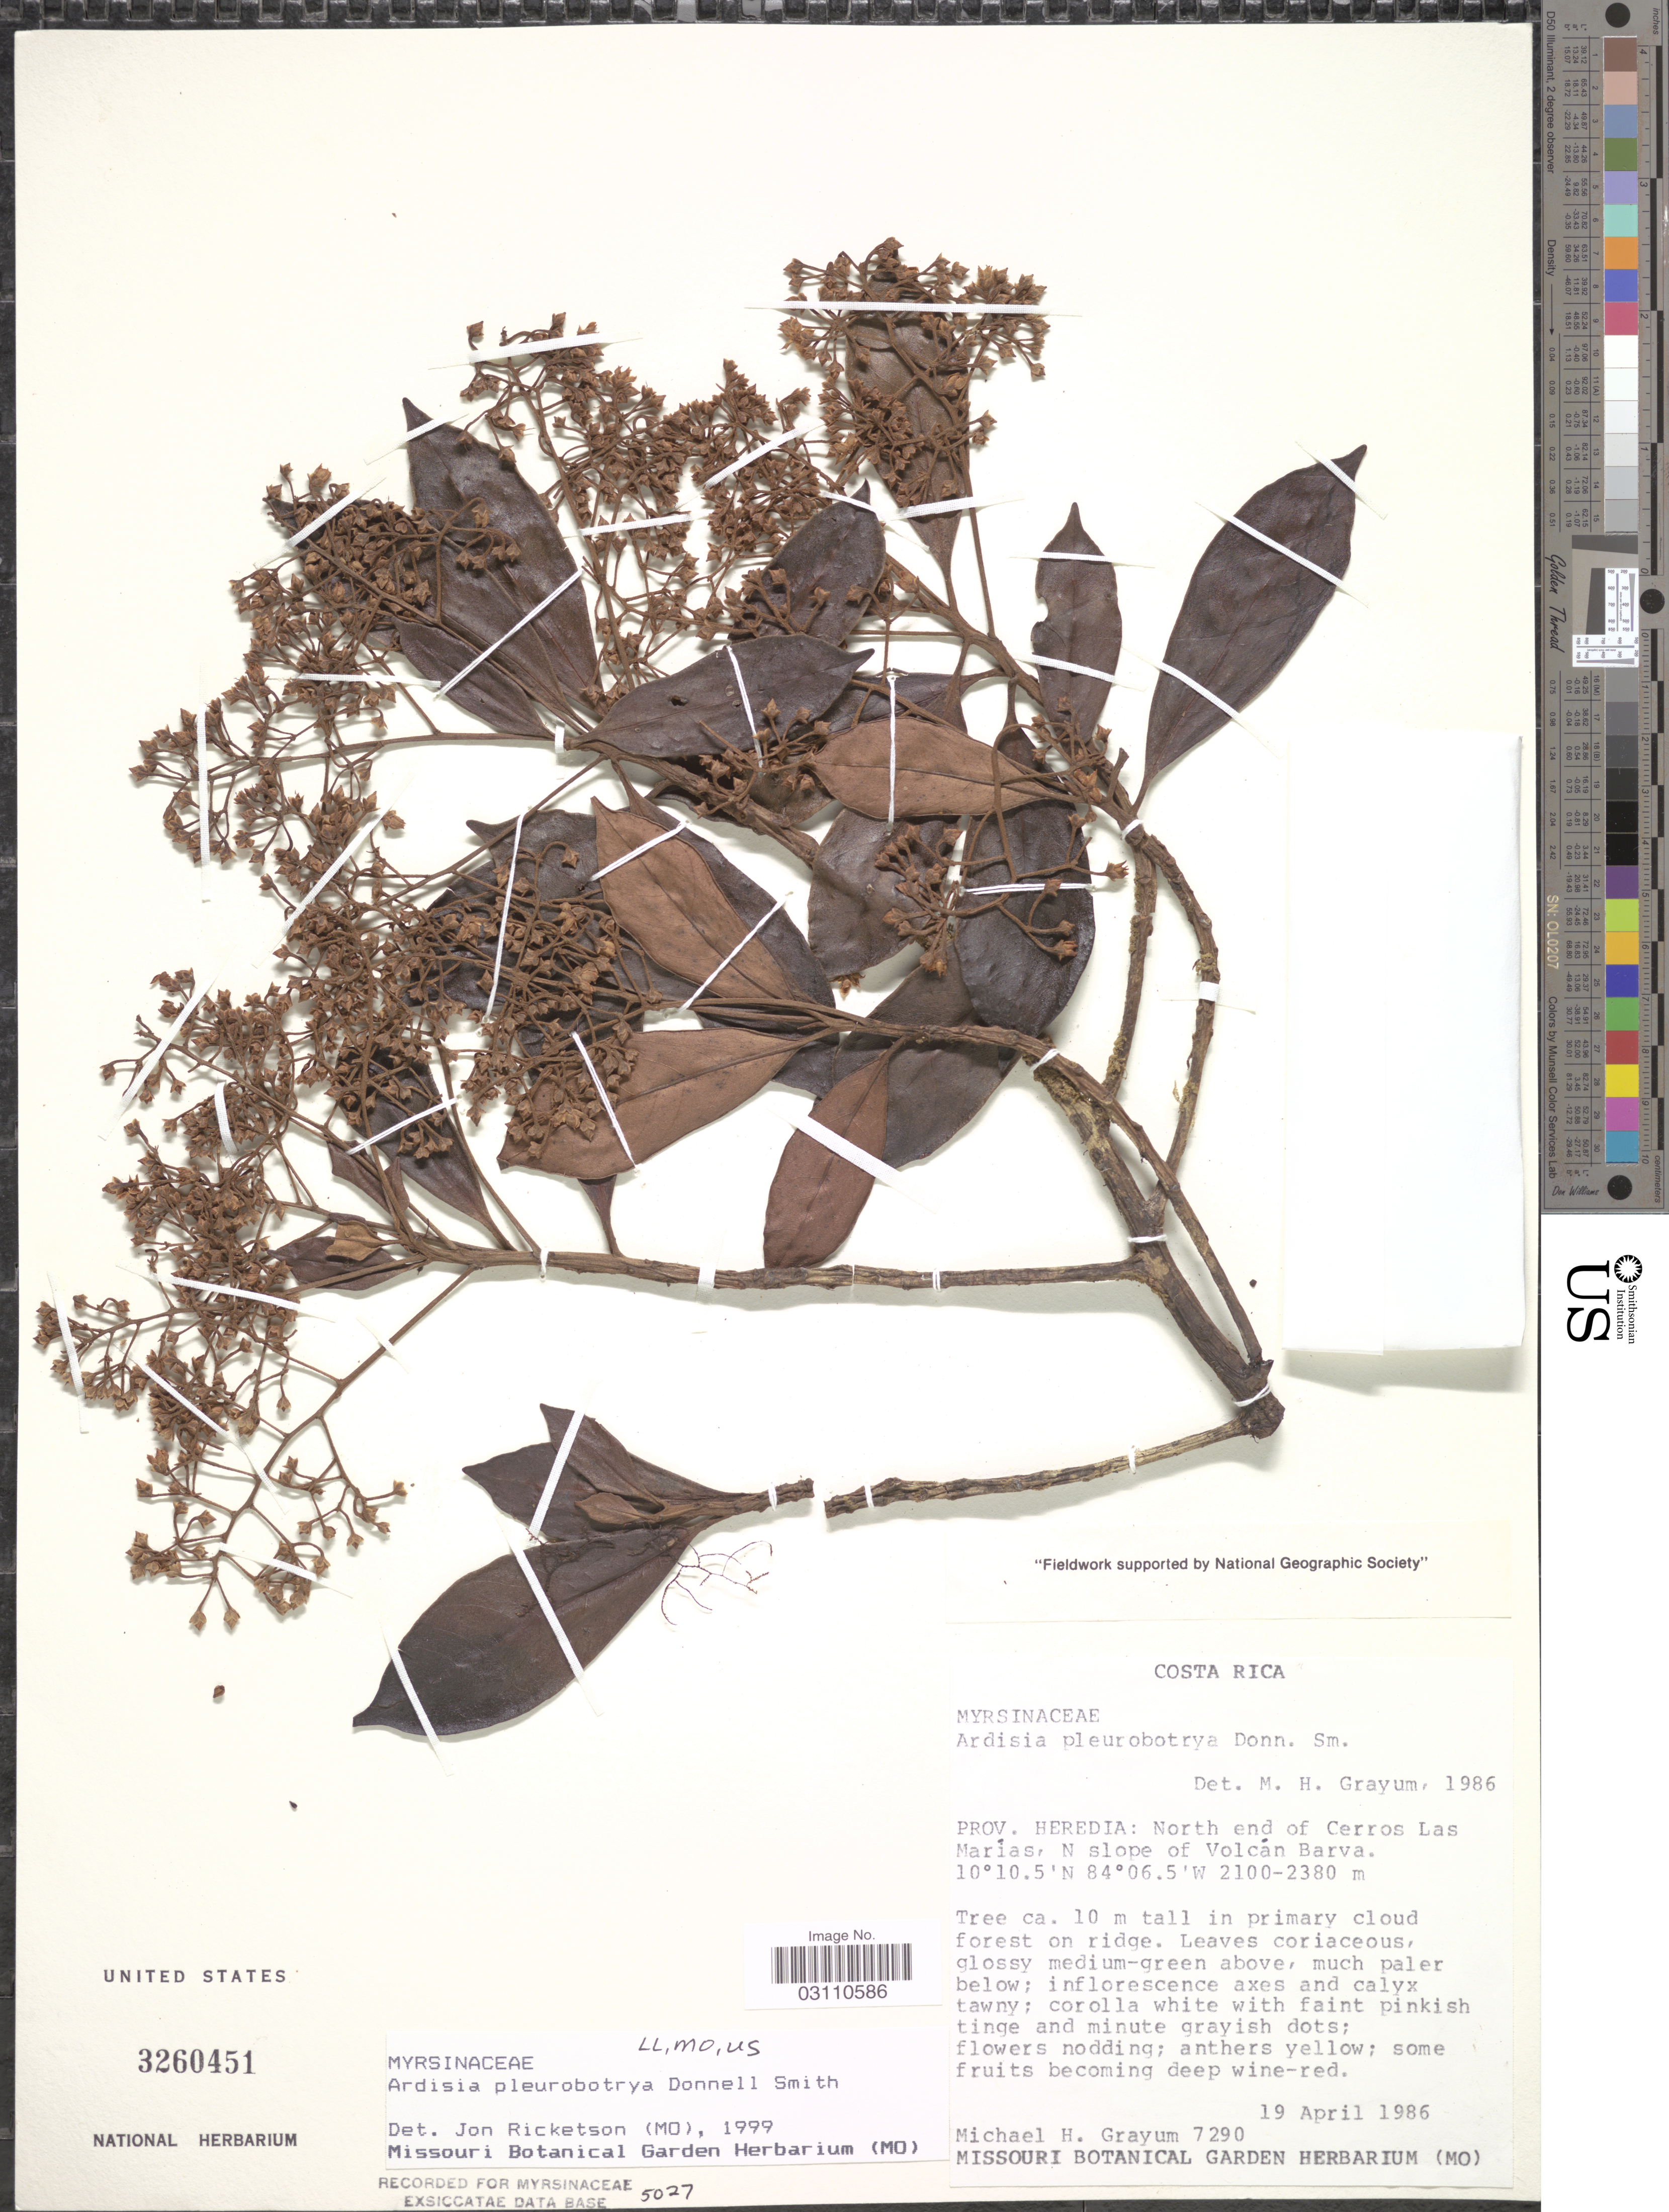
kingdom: Plantae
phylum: Tracheophyta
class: Magnoliopsida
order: Ericales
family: Primulaceae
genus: Ardisia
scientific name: Ardisia pleurobotrya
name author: Donn. Sm.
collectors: M. H. Grayum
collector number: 7290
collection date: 1986-04-19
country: Costa Rica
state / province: Heredia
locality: North end of Cerros Las Marías, N slope of Volcán Barva.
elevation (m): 2100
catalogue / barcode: US 3260451